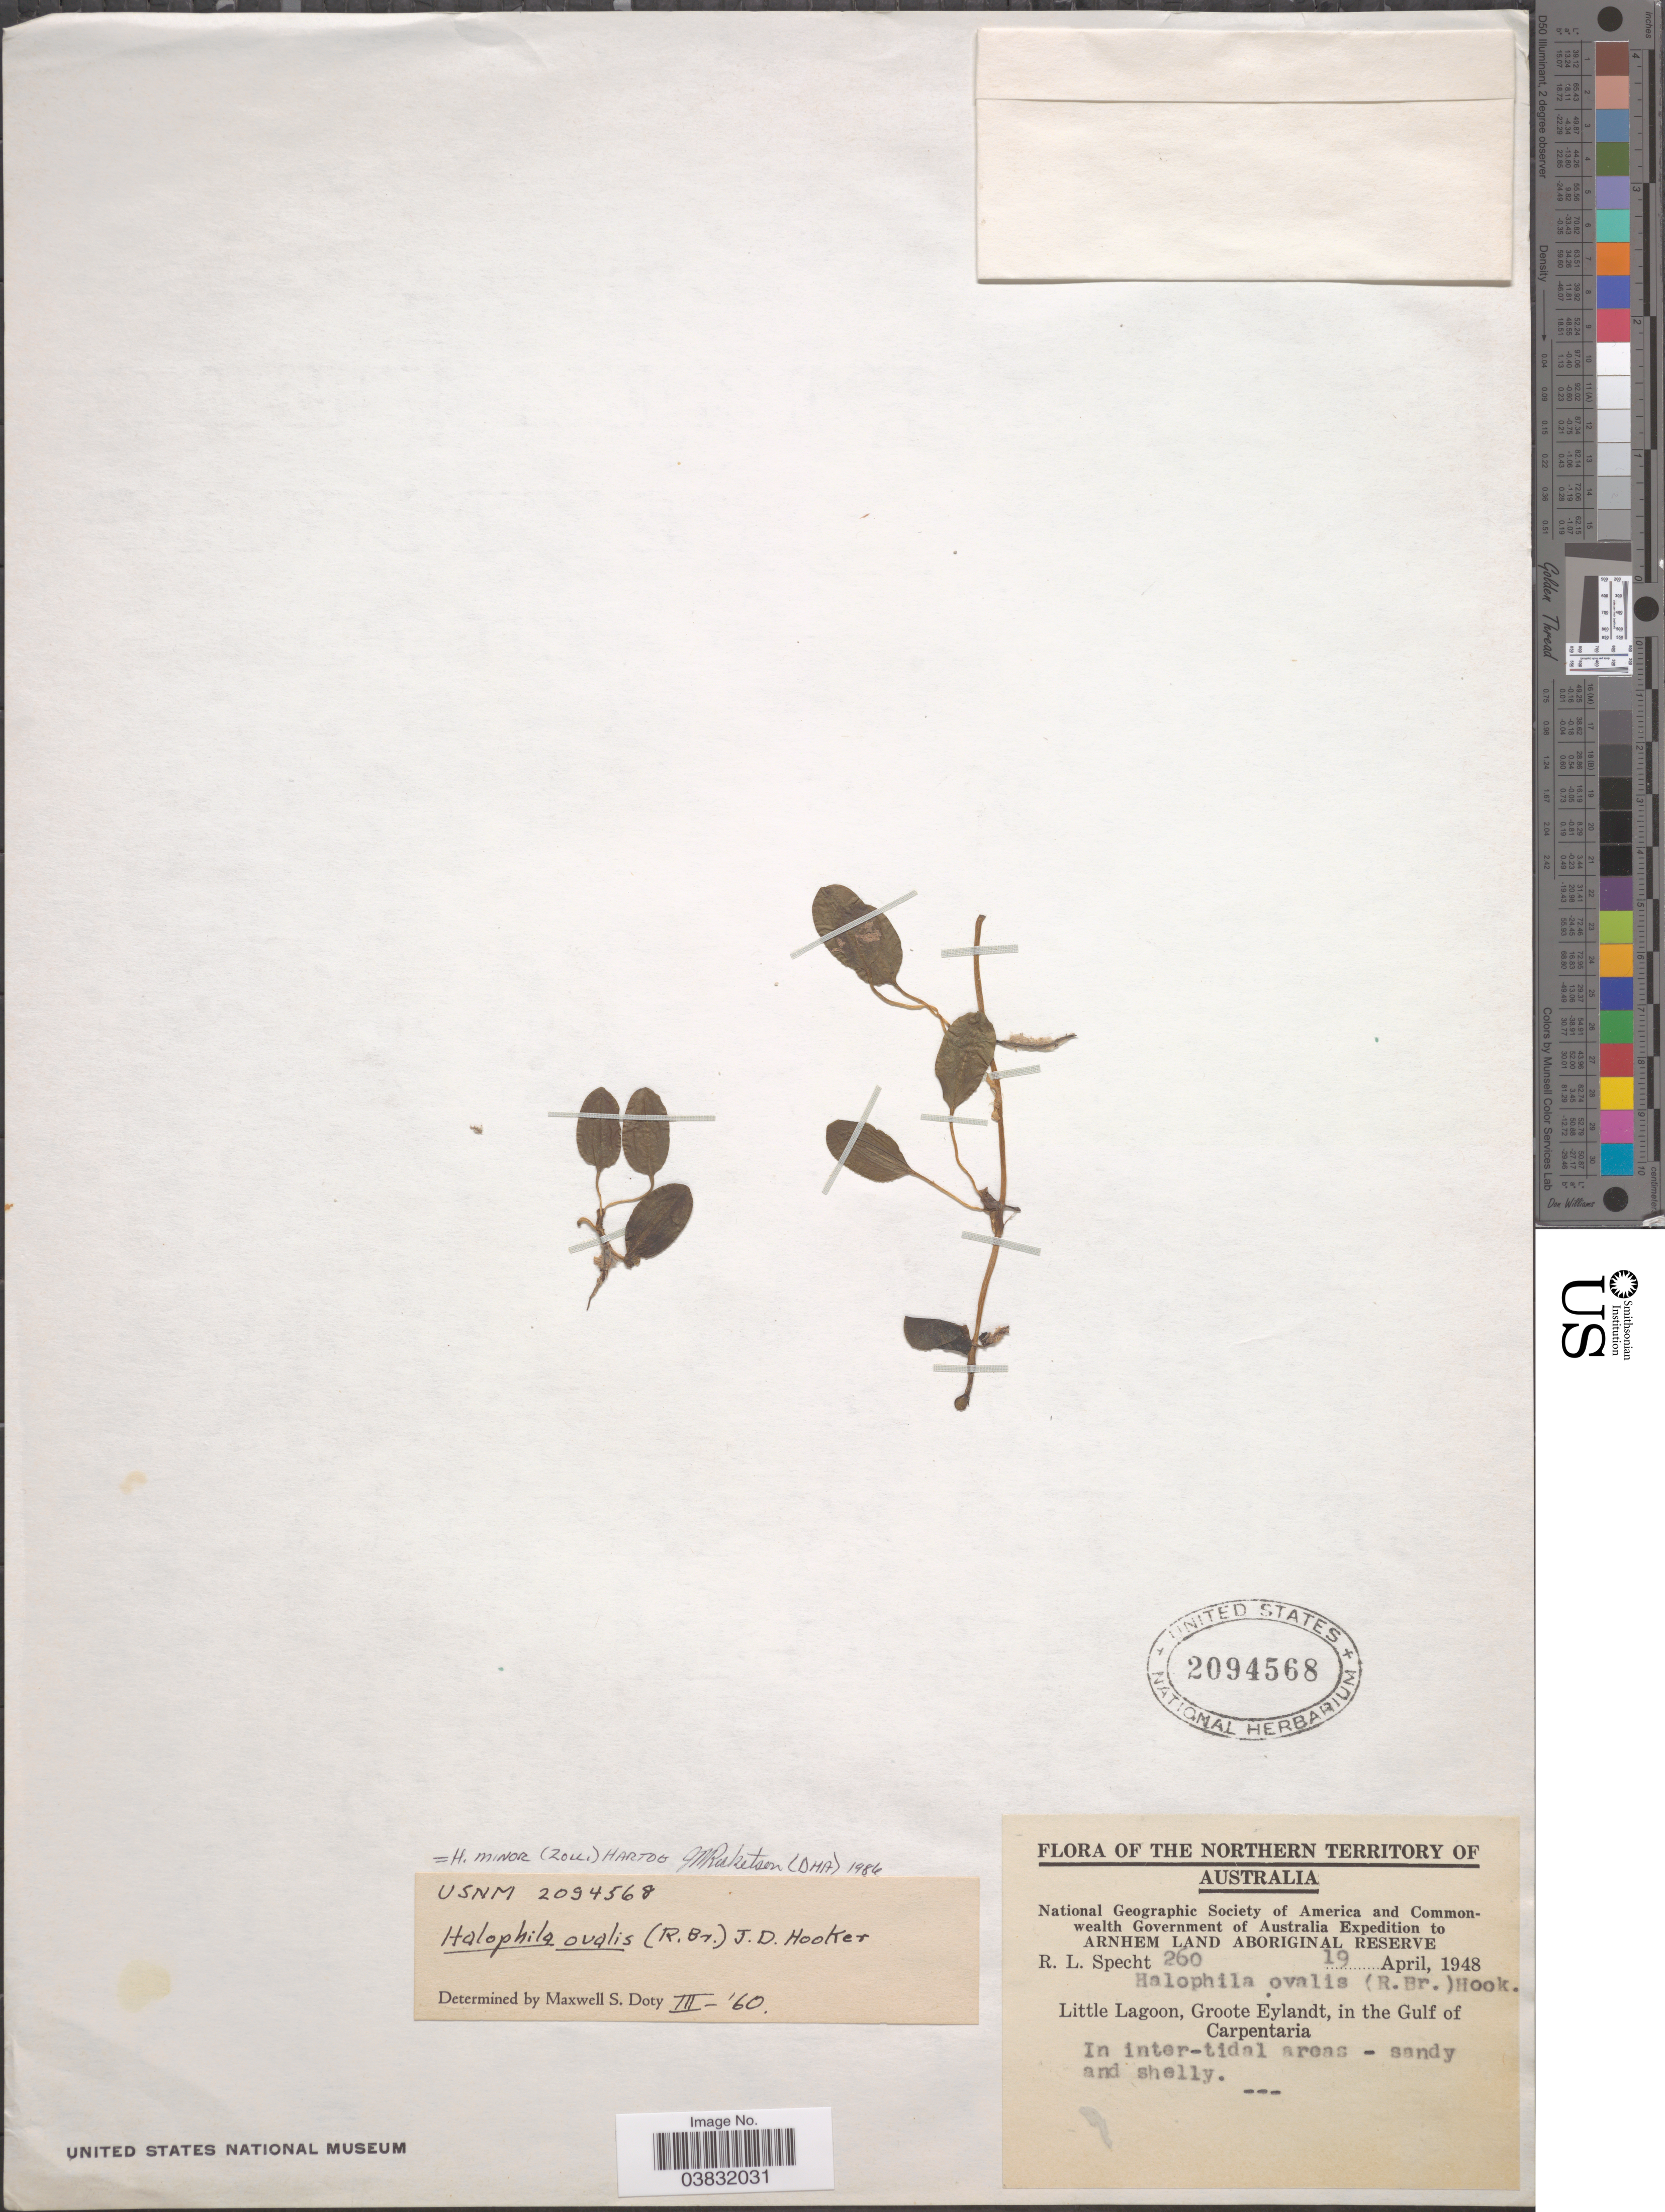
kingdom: Plantae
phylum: Tracheophyta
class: Liliopsida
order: Alismatales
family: Hydrocharitaceae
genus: Halophila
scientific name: Halophila minor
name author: (Zoll.) Hartog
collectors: R. L. Specht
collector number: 260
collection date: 1948-04-19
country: Australia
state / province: Northern Territory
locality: Little Lagoon, Groote Eylandt, in the Gulf of Carpentaria.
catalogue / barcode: US 2094568